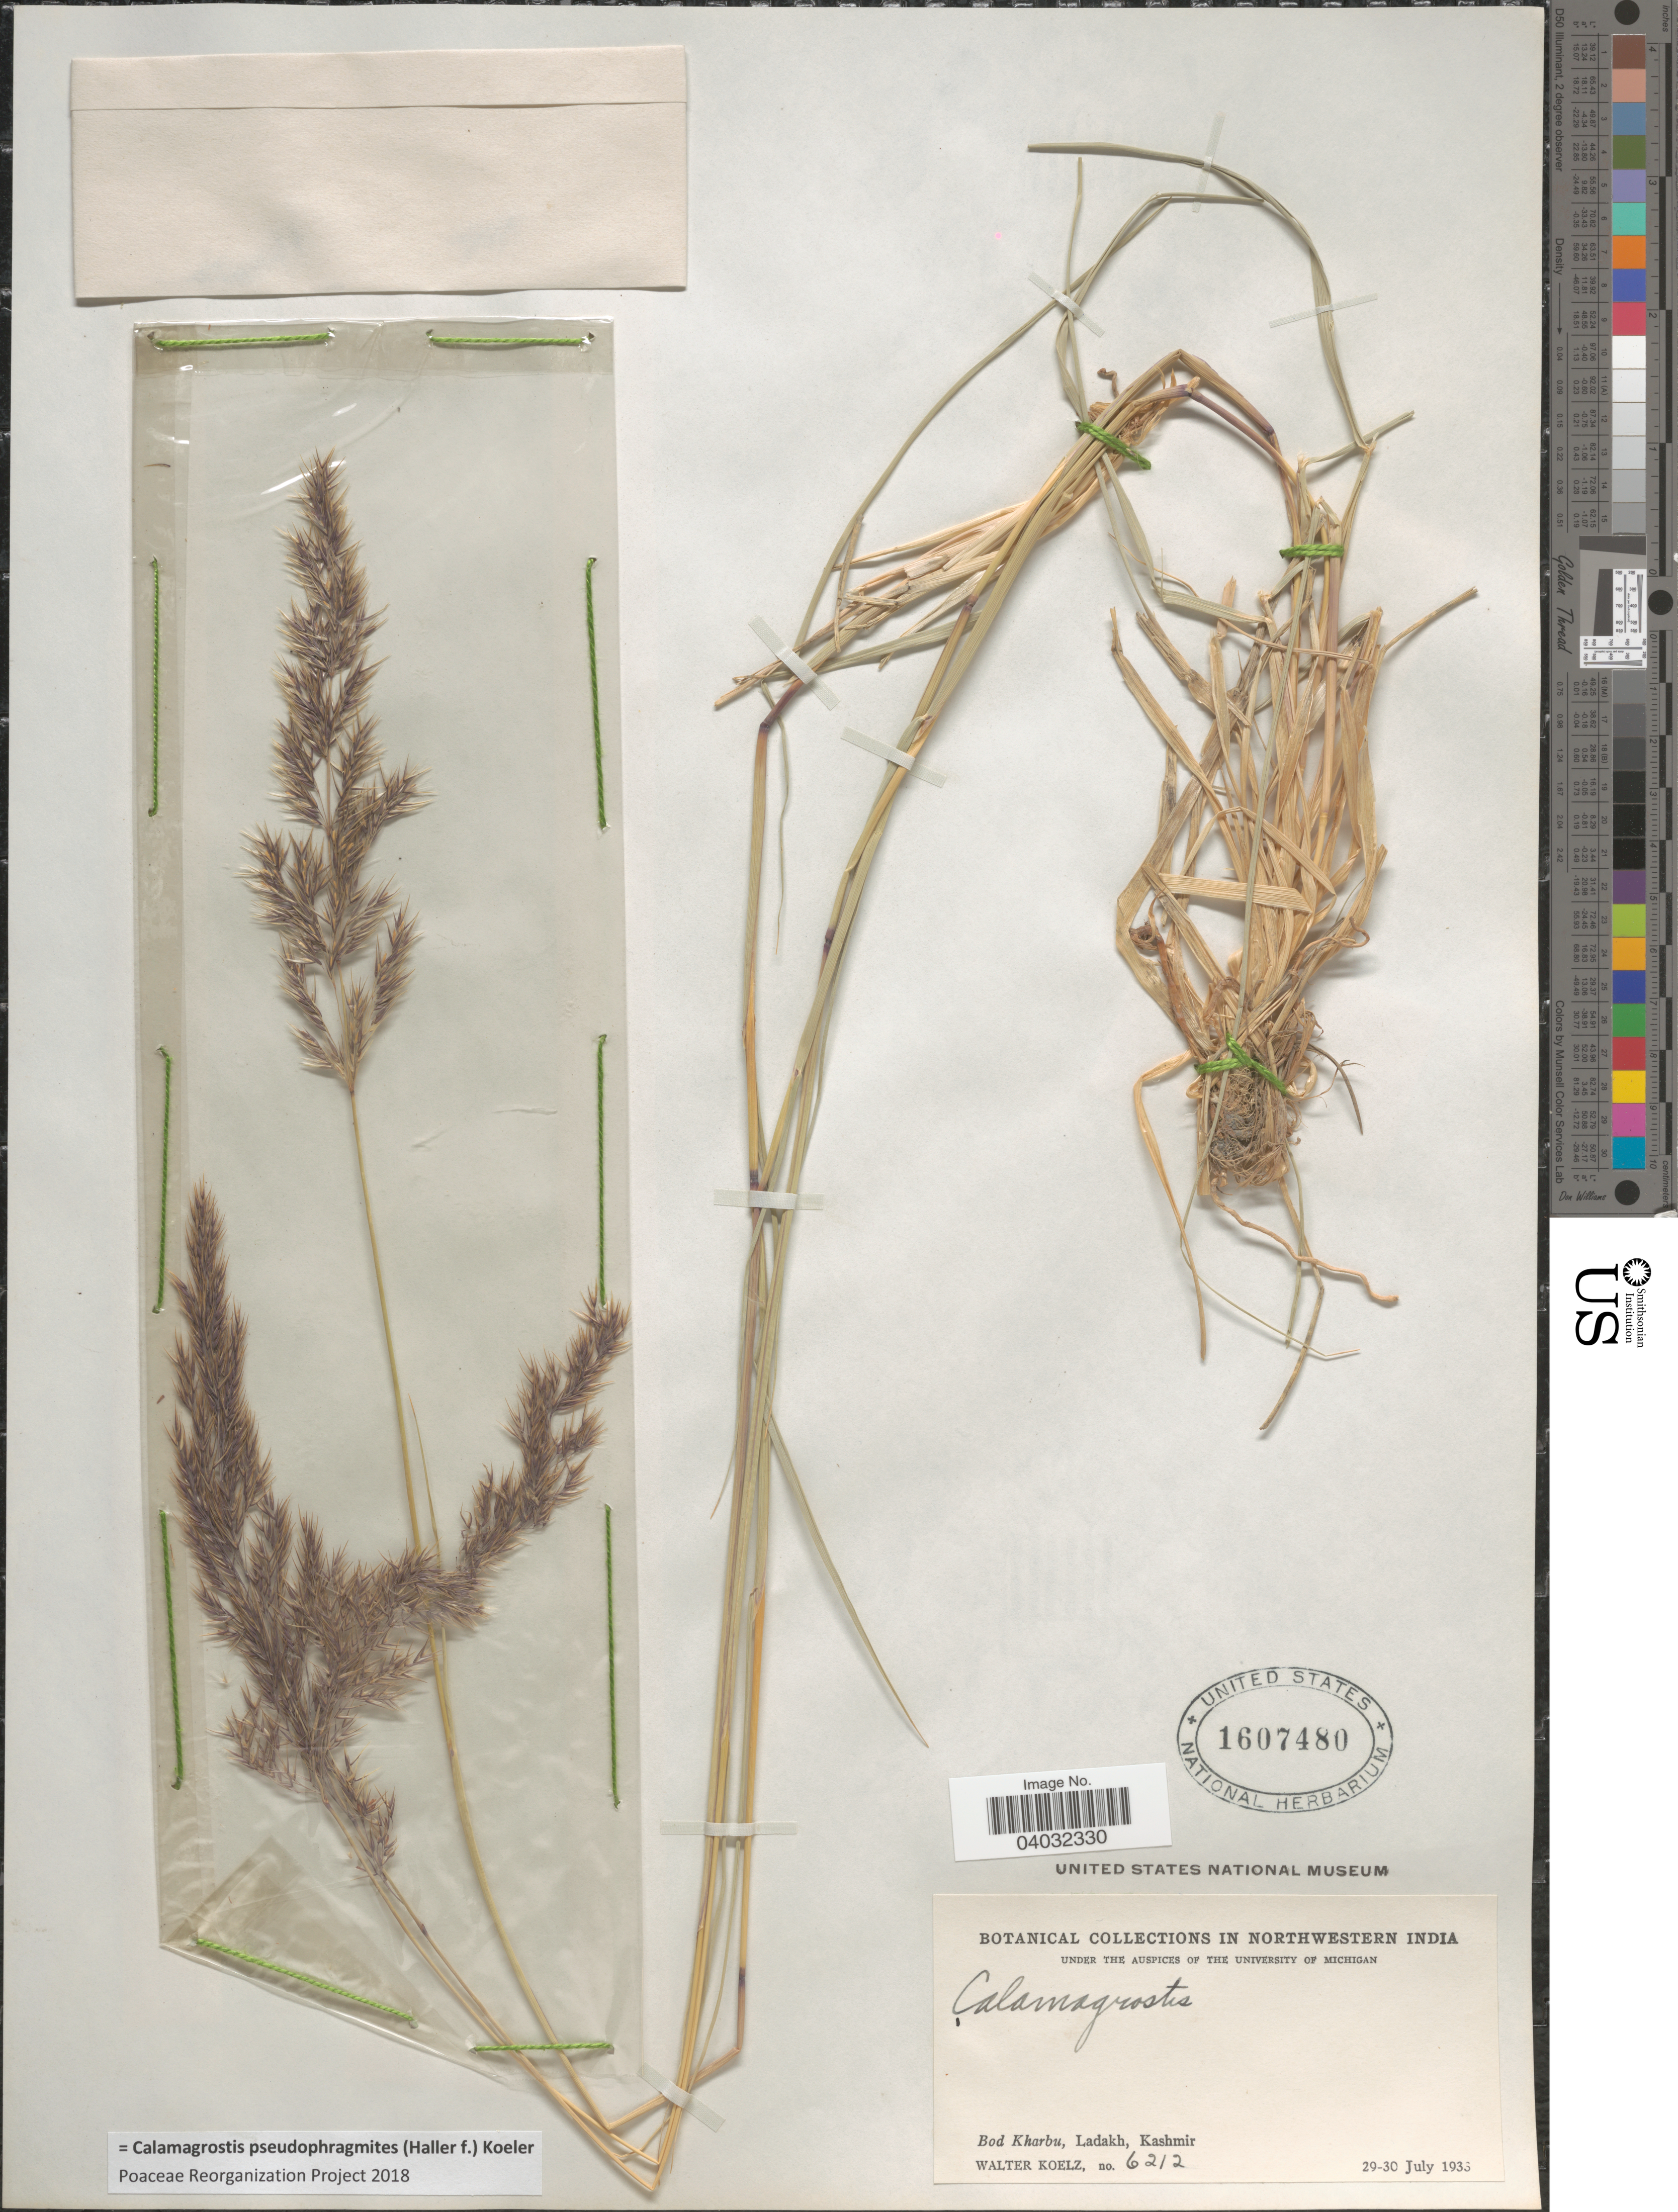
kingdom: Plantae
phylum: Tracheophyta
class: Liliopsida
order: Poales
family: Poaceae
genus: Calamagrostis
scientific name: Calamagrostis pseudophragmites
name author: (Haller f.) Koeler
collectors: W. N. Koelz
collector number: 6212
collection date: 1933-07-29/1933-07-30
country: India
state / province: Jammu and Kashmir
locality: Northwestern India. Bod Kharbu, Ladakh, Kashmir.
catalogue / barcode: US 1607480